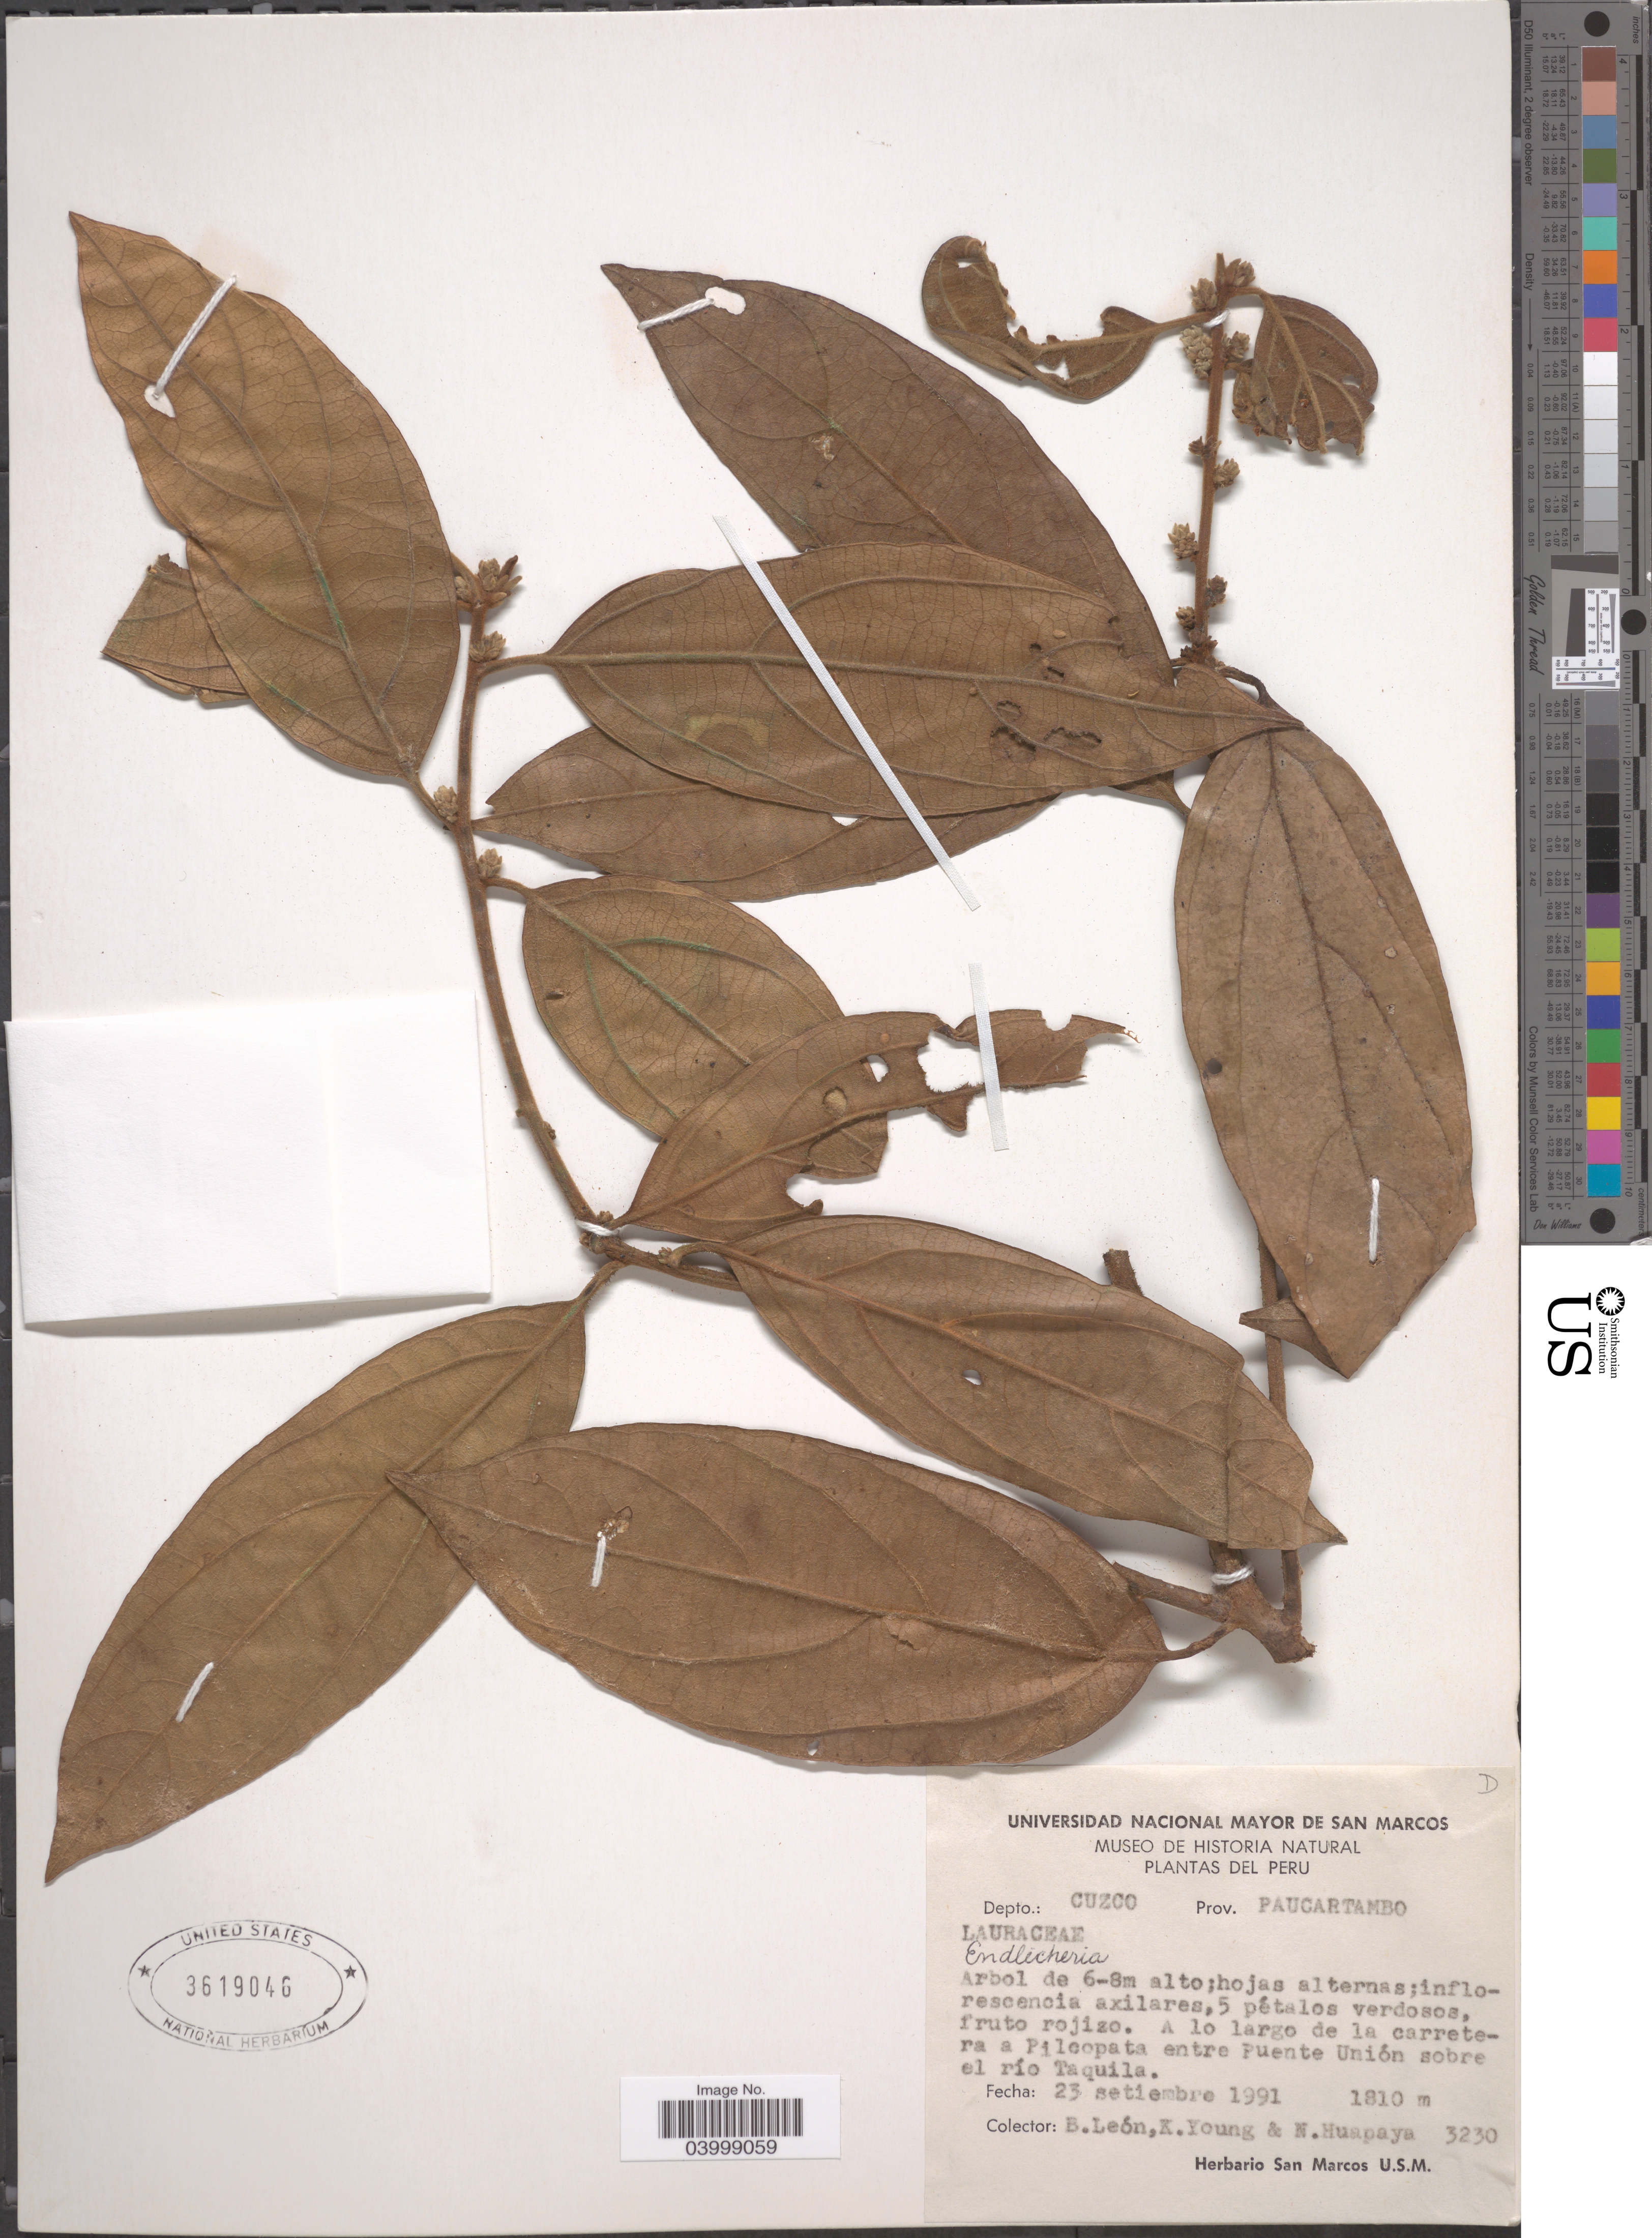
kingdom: Plantae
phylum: Tracheophyta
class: Magnoliopsida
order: Laurales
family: Lauraceae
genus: Endlicheria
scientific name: Endlicheria sp.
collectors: B. León, K. Young & N. Huapaya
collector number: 3230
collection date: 1991-09-23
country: Peru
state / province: Cusco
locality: Depto.: Cuzco. Prov. Paucartambo. A lo largo de la carretera a Pilcopata entre Puente Unión sobre el río Taquila.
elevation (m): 1810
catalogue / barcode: US 3619046